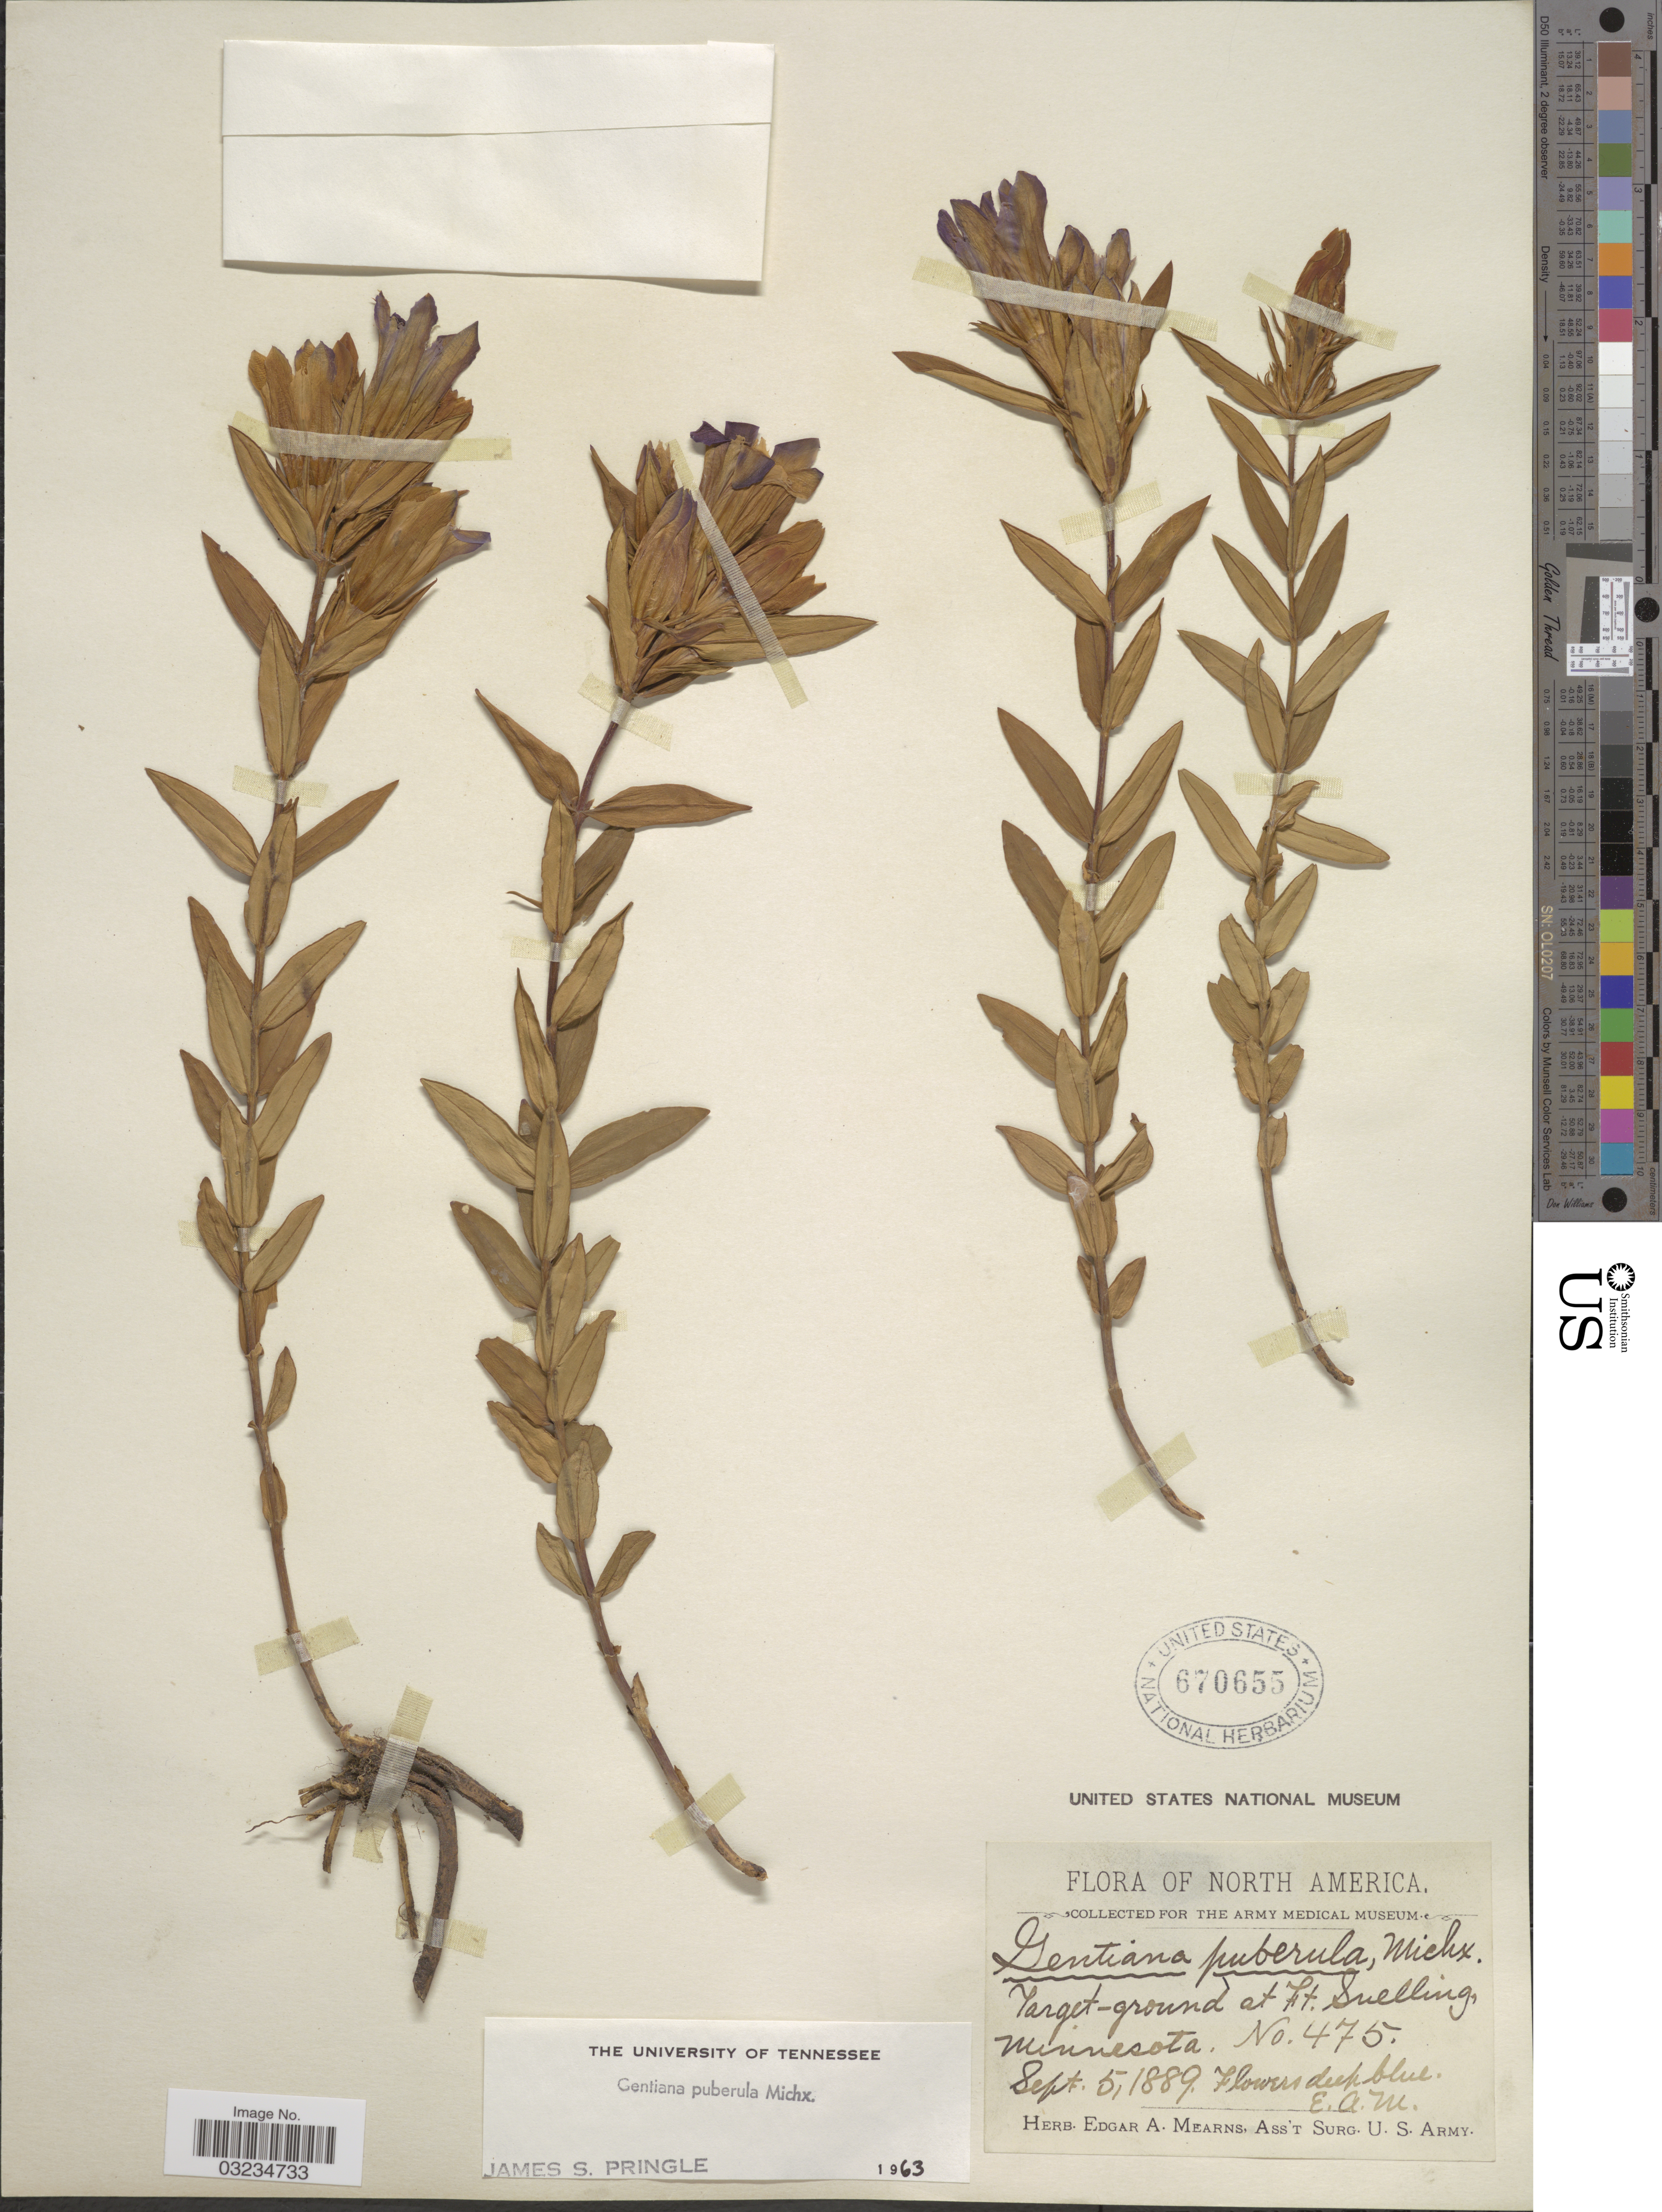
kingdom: Plantae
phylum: Tracheophyta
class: Magnoliopsida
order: Gentianales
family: Gentianaceae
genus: Gentiana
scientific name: Gentiana puberula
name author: Michx.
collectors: E. A. Mearns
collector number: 475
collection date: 1889-09-05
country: United States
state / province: Minnesota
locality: Target-ground at Ft. Snelling.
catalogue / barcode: US 670655